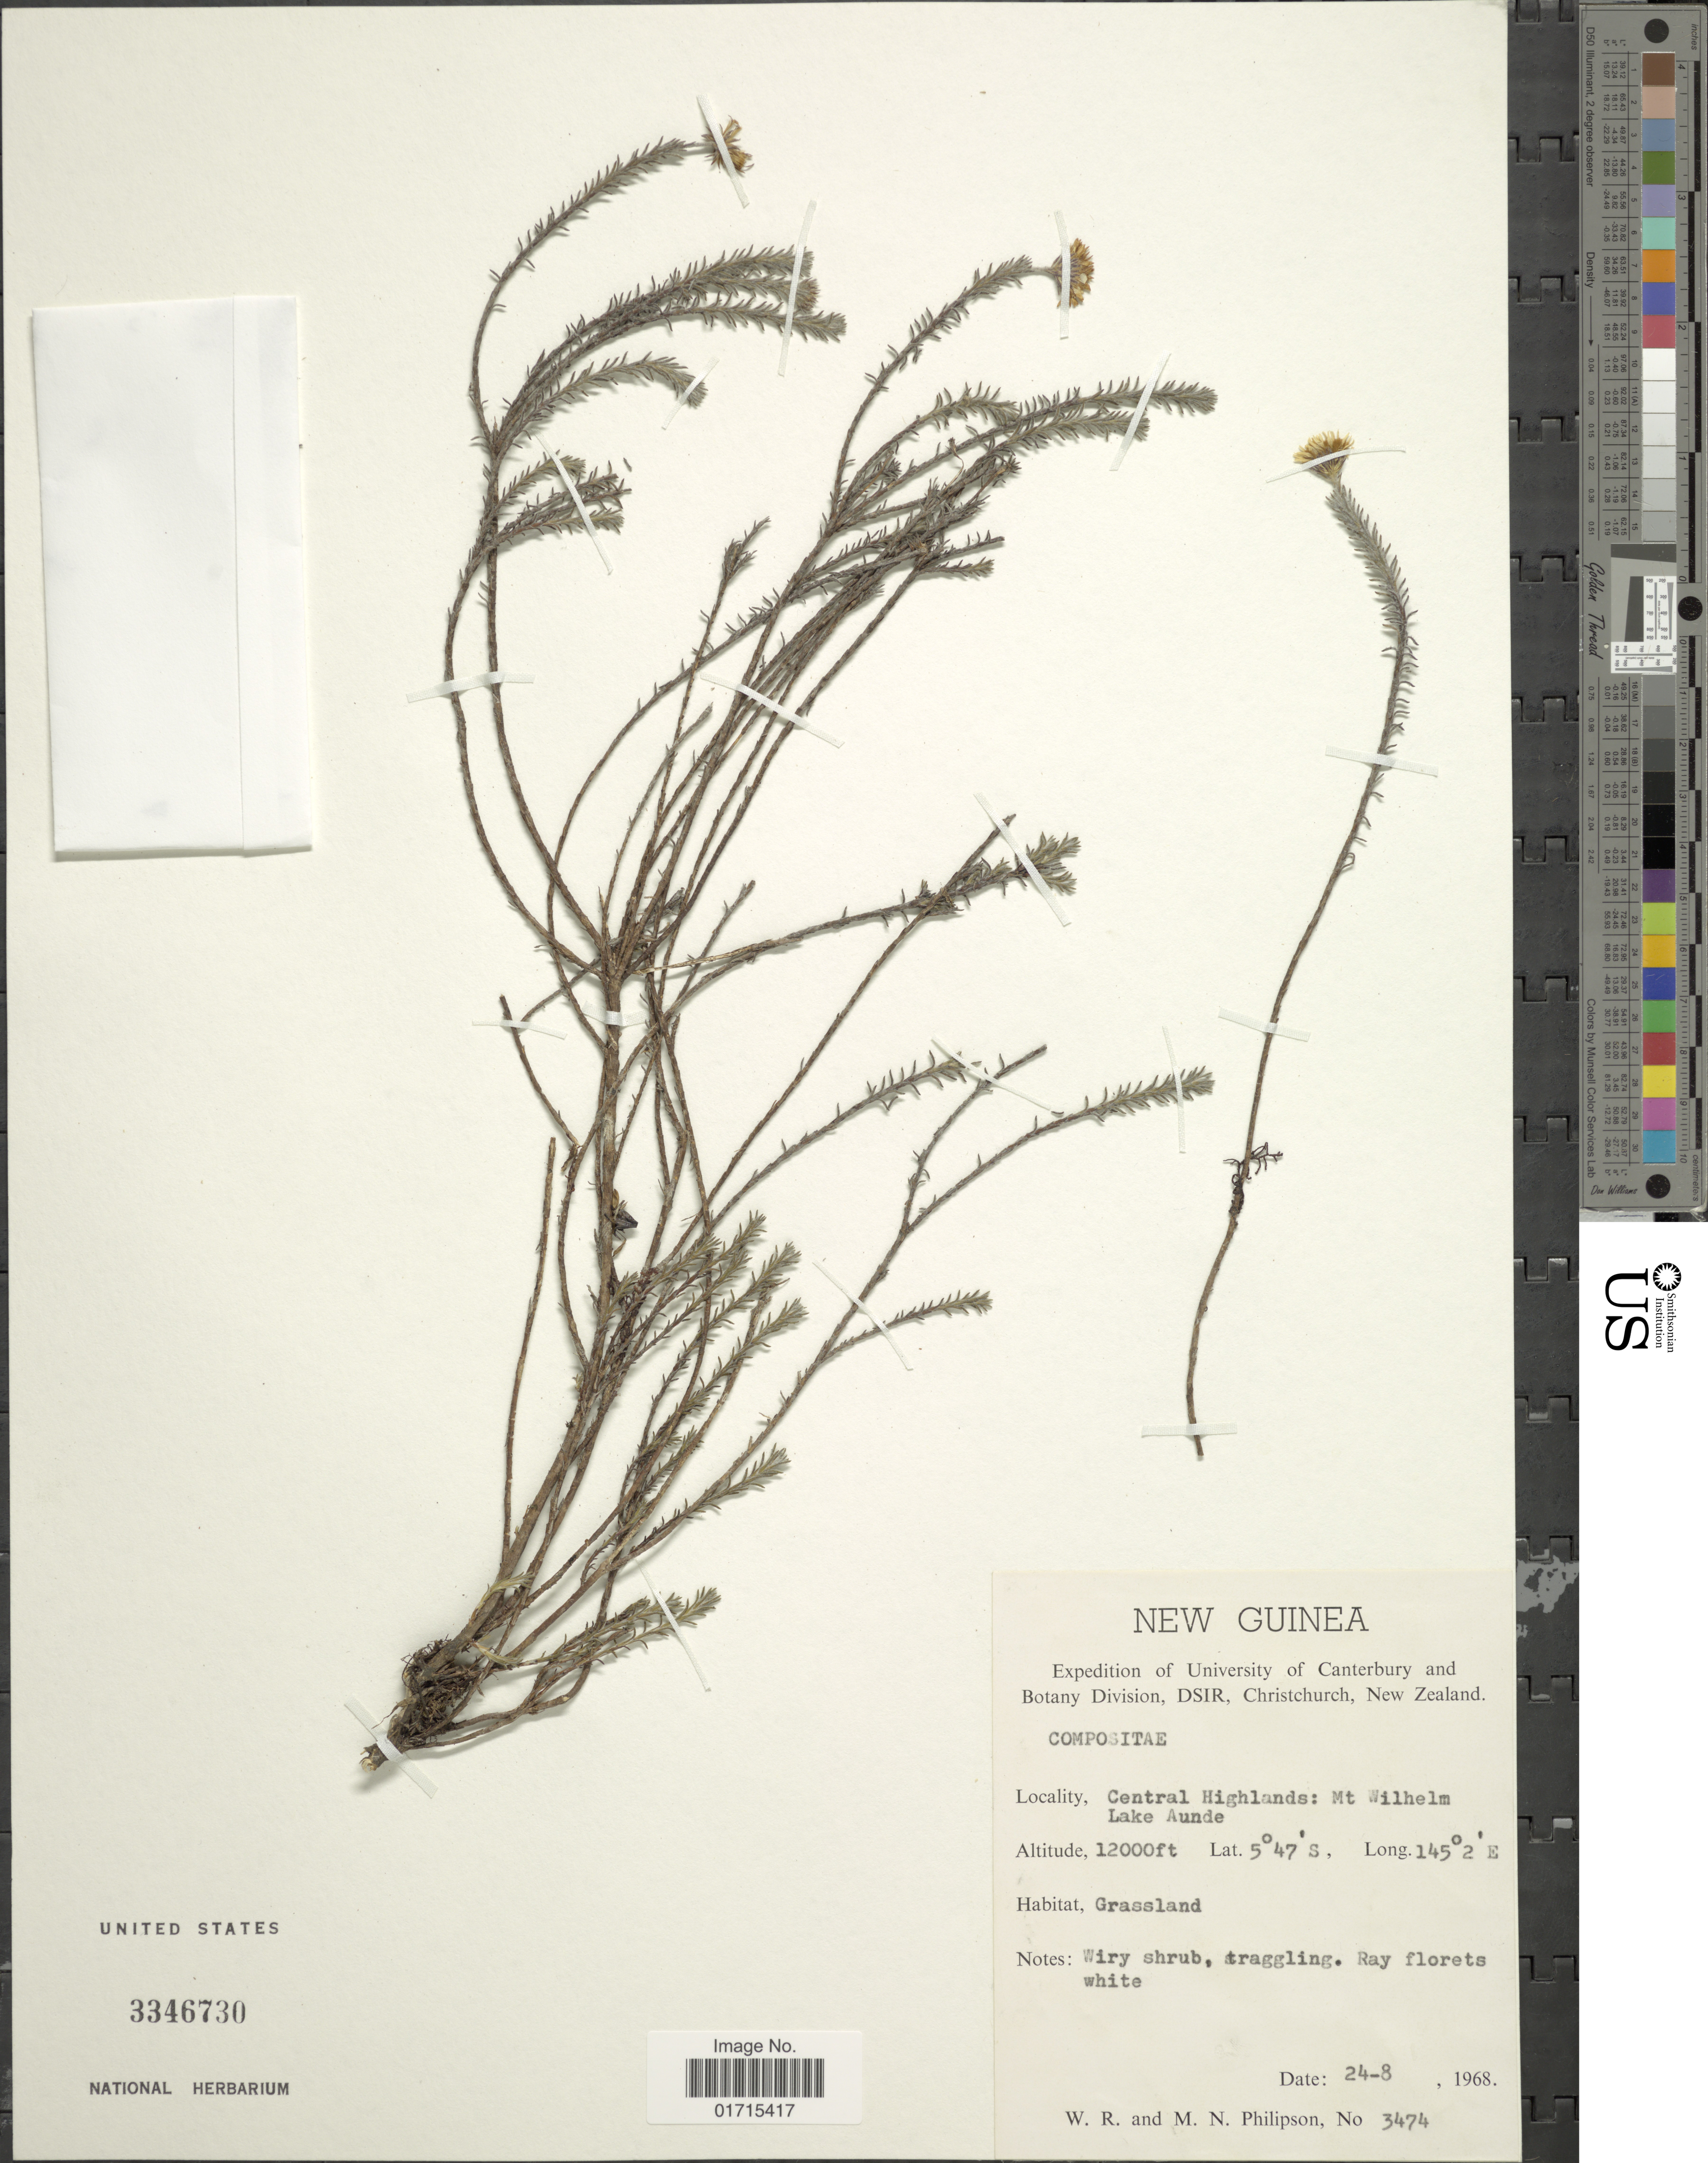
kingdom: Plantae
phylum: Tracheophyta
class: Magnoliopsida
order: Asterales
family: Asteraceae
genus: Tetramolopium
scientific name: Tetramolopium macrum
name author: (F. Muell.) Mattf.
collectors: W. R. Philipson & M. Philipson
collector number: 3474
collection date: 1968-08-24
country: Papua New Guinea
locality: Central Highlands: Mt. Wilhelm Lake Aunde, New Guinea.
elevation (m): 36576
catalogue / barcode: US 3346730